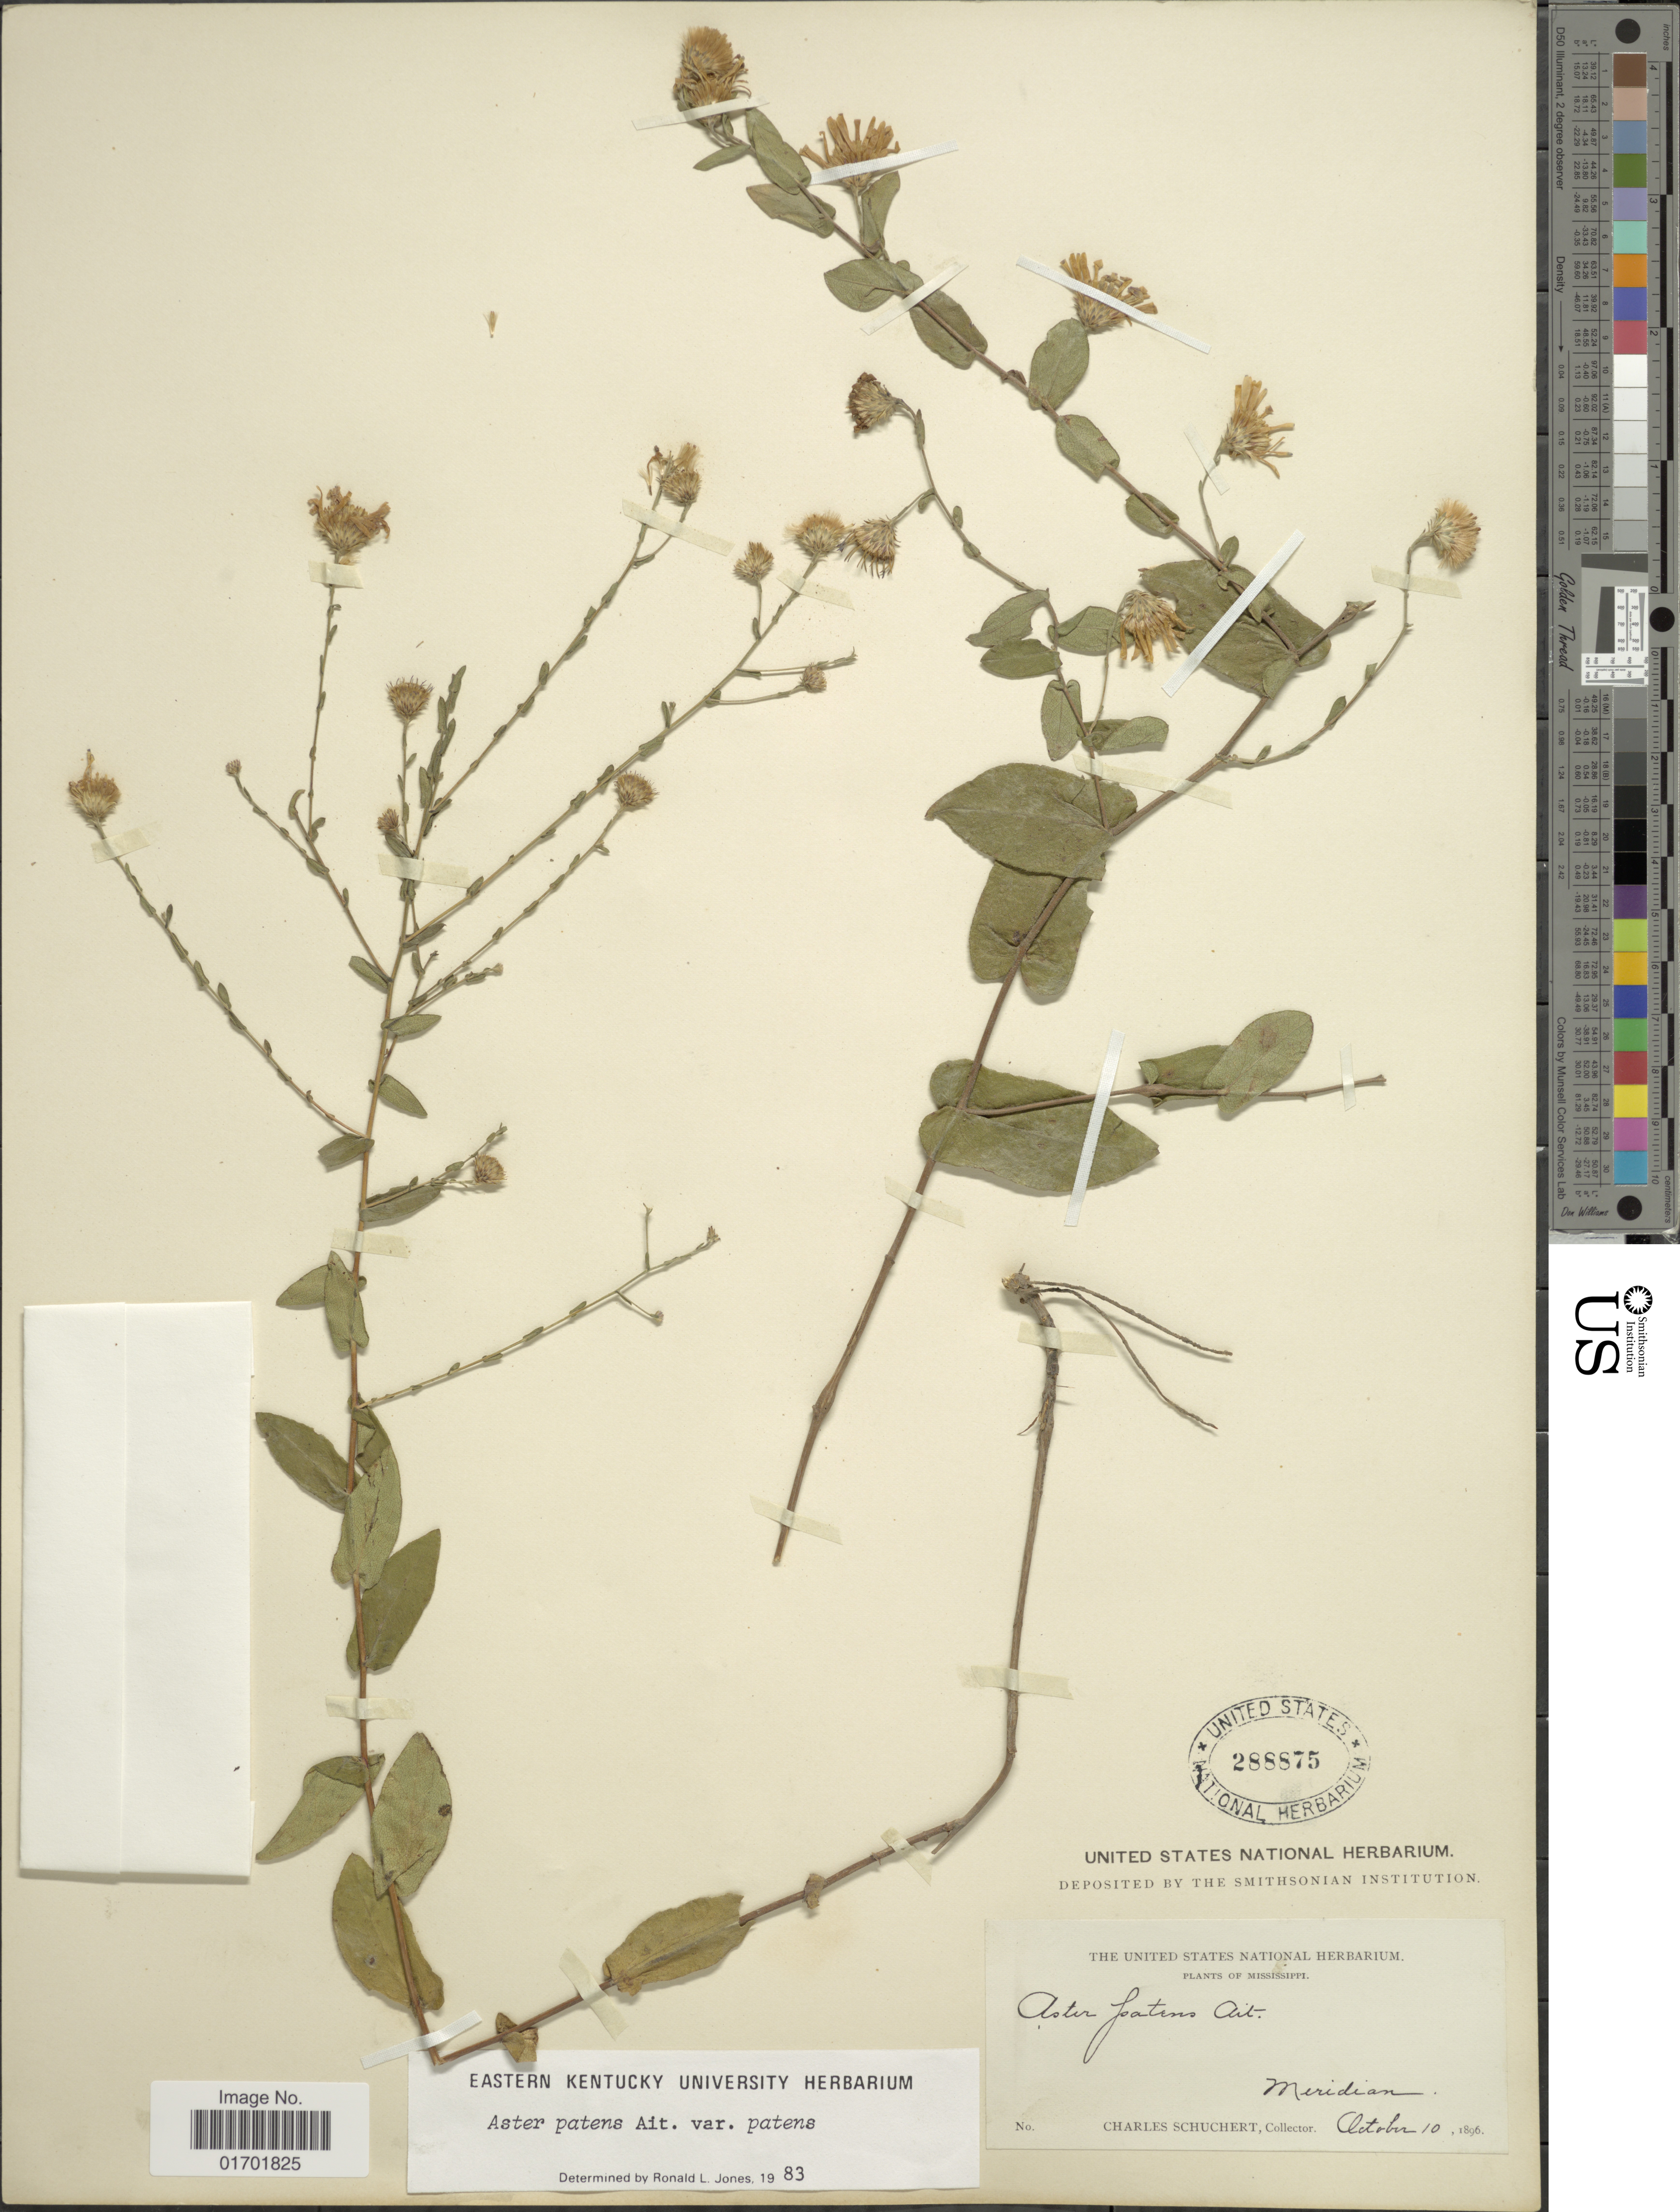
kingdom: Plantae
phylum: Tracheophyta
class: Magnoliopsida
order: Asterales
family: Asteraceae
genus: Symphyotrichum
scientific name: Symphyotrichum patens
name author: (Aiton) G.L. Nesom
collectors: C. Schuchert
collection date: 1896-10-10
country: United States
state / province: Mississippi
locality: Meridian.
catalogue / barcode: US 288875